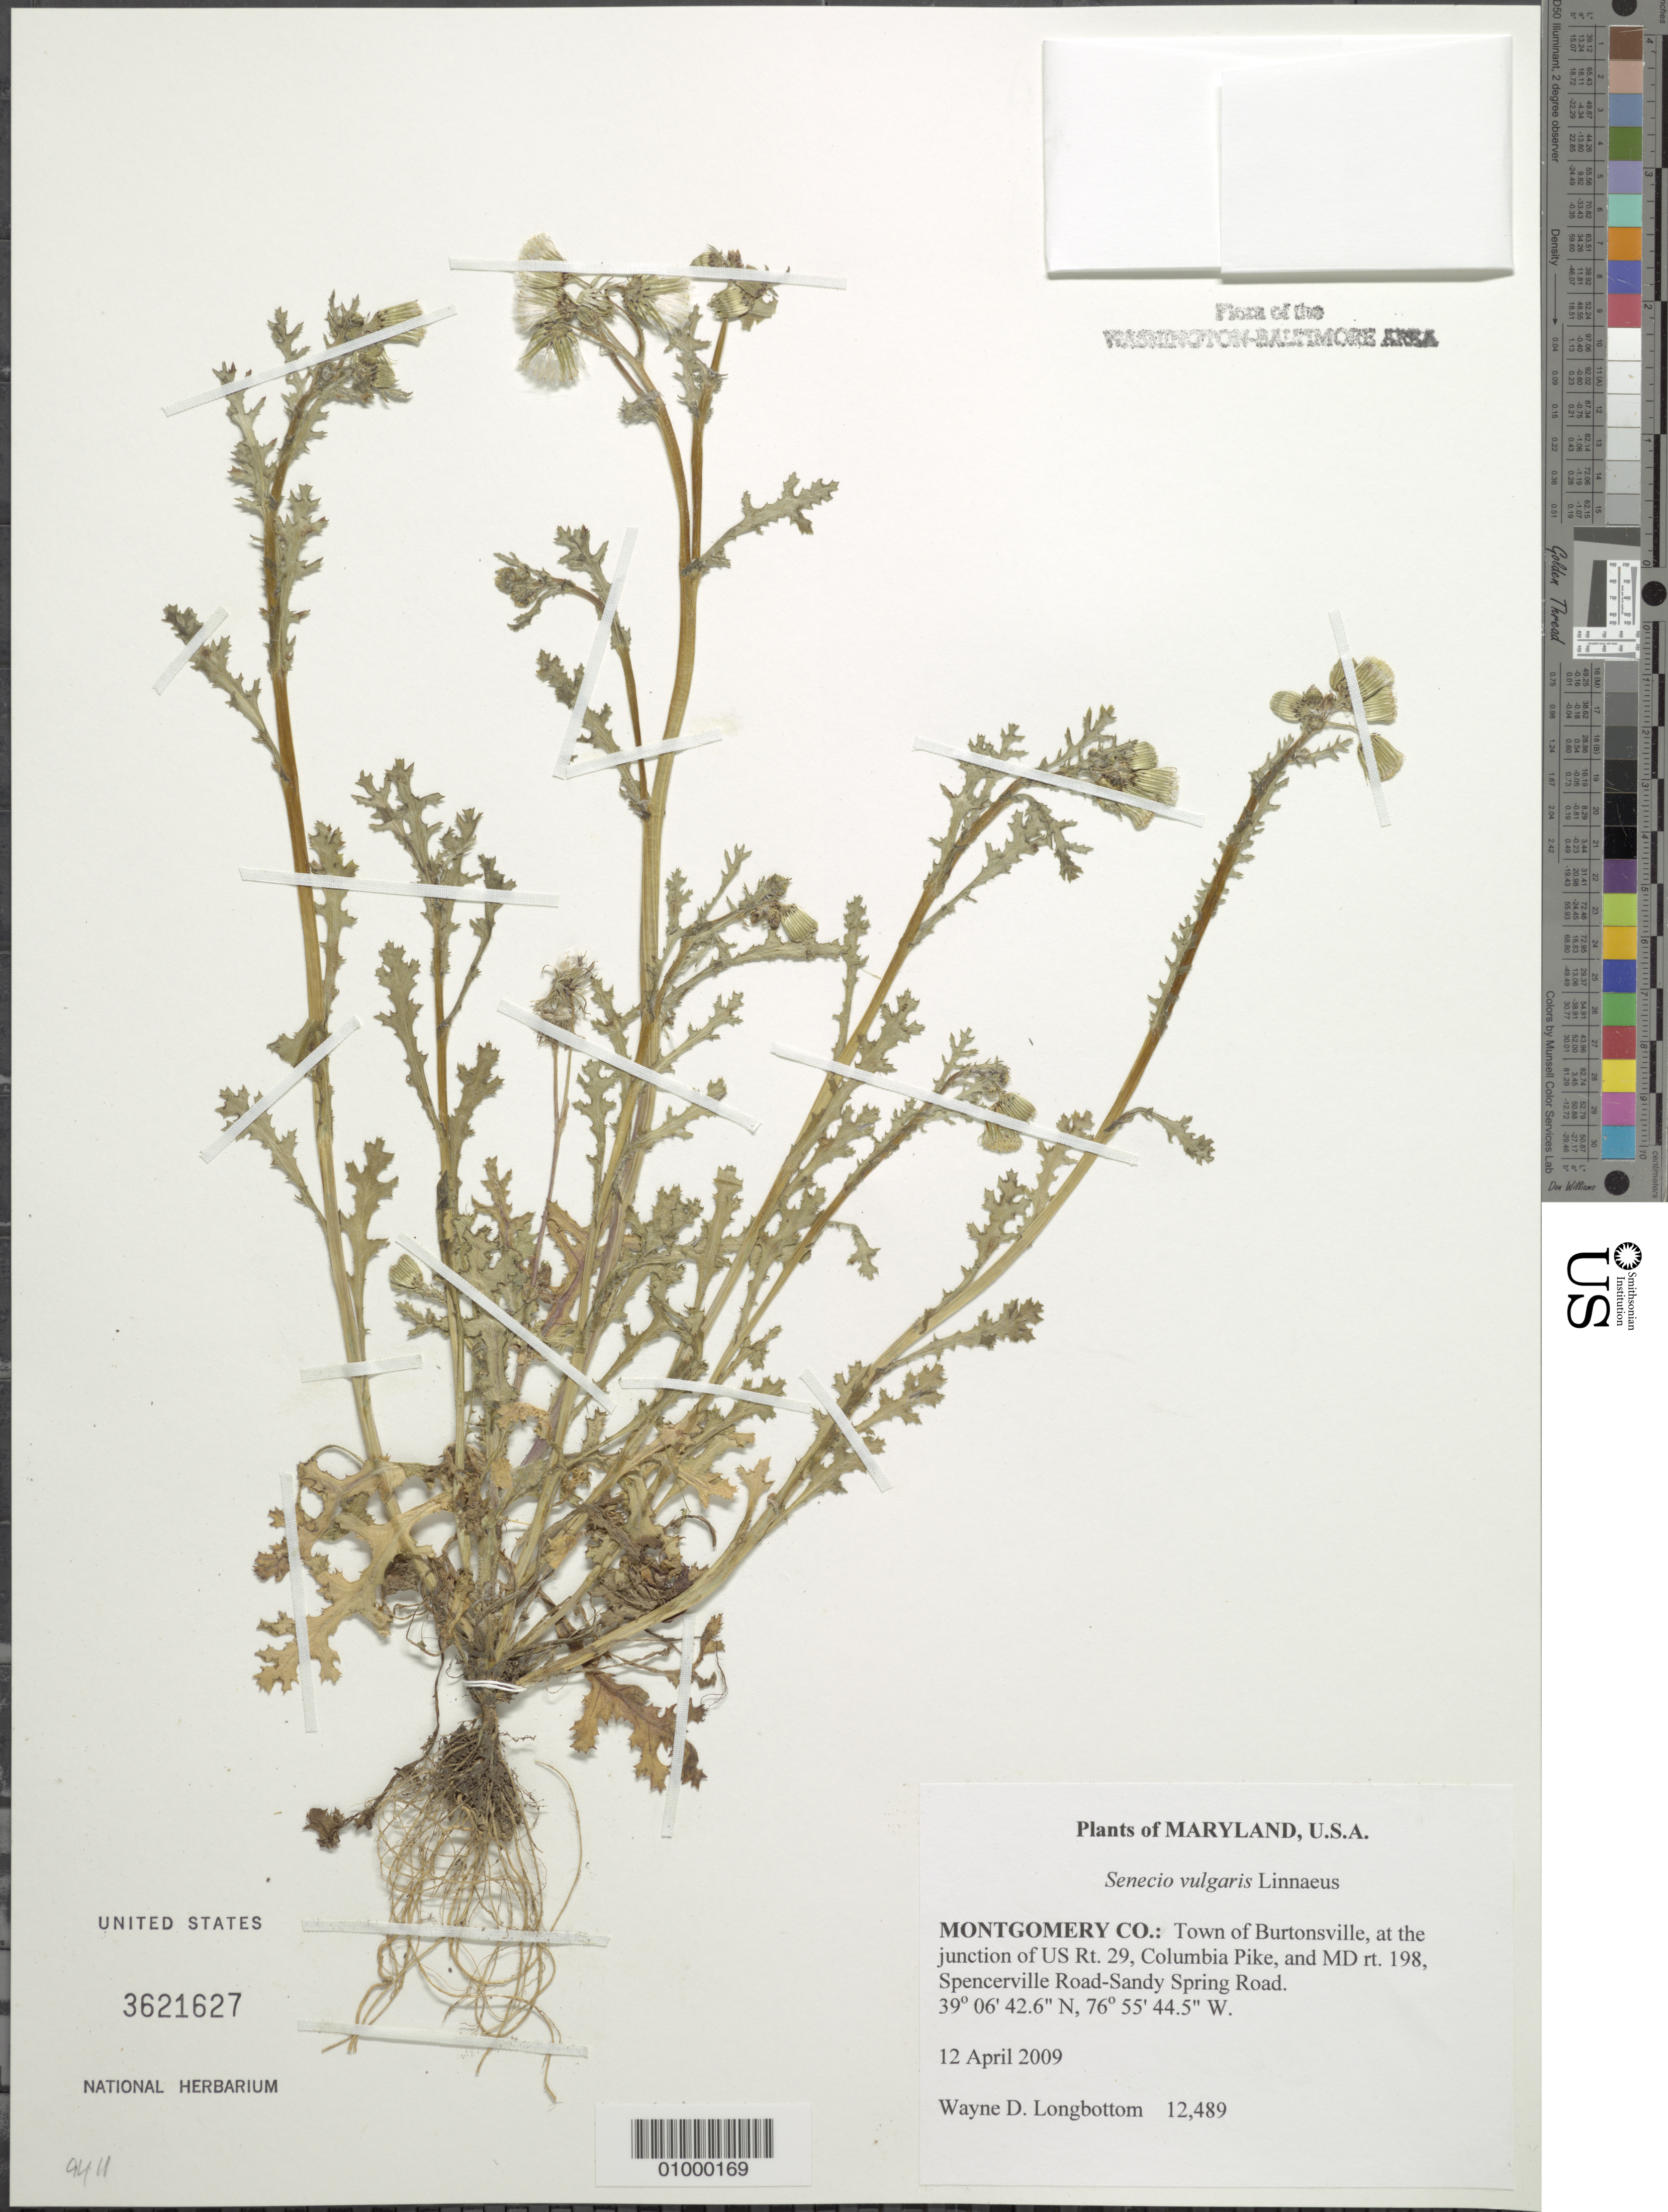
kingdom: Plantae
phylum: Tracheophyta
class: Magnoliopsida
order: Asterales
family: Asteraceae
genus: Senecio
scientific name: Senecio vulgaris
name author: L.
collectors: W. D. Longbottom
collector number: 12489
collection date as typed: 12 April 2009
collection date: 2009-04-12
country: United States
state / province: Maryland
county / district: Montgomery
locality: Town of Burtonsville, at the junction of US Rt. 29, Columbia Pike, and MD Rt. 198, Spencerville Road - Sandy Spring Road.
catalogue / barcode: US 3621627